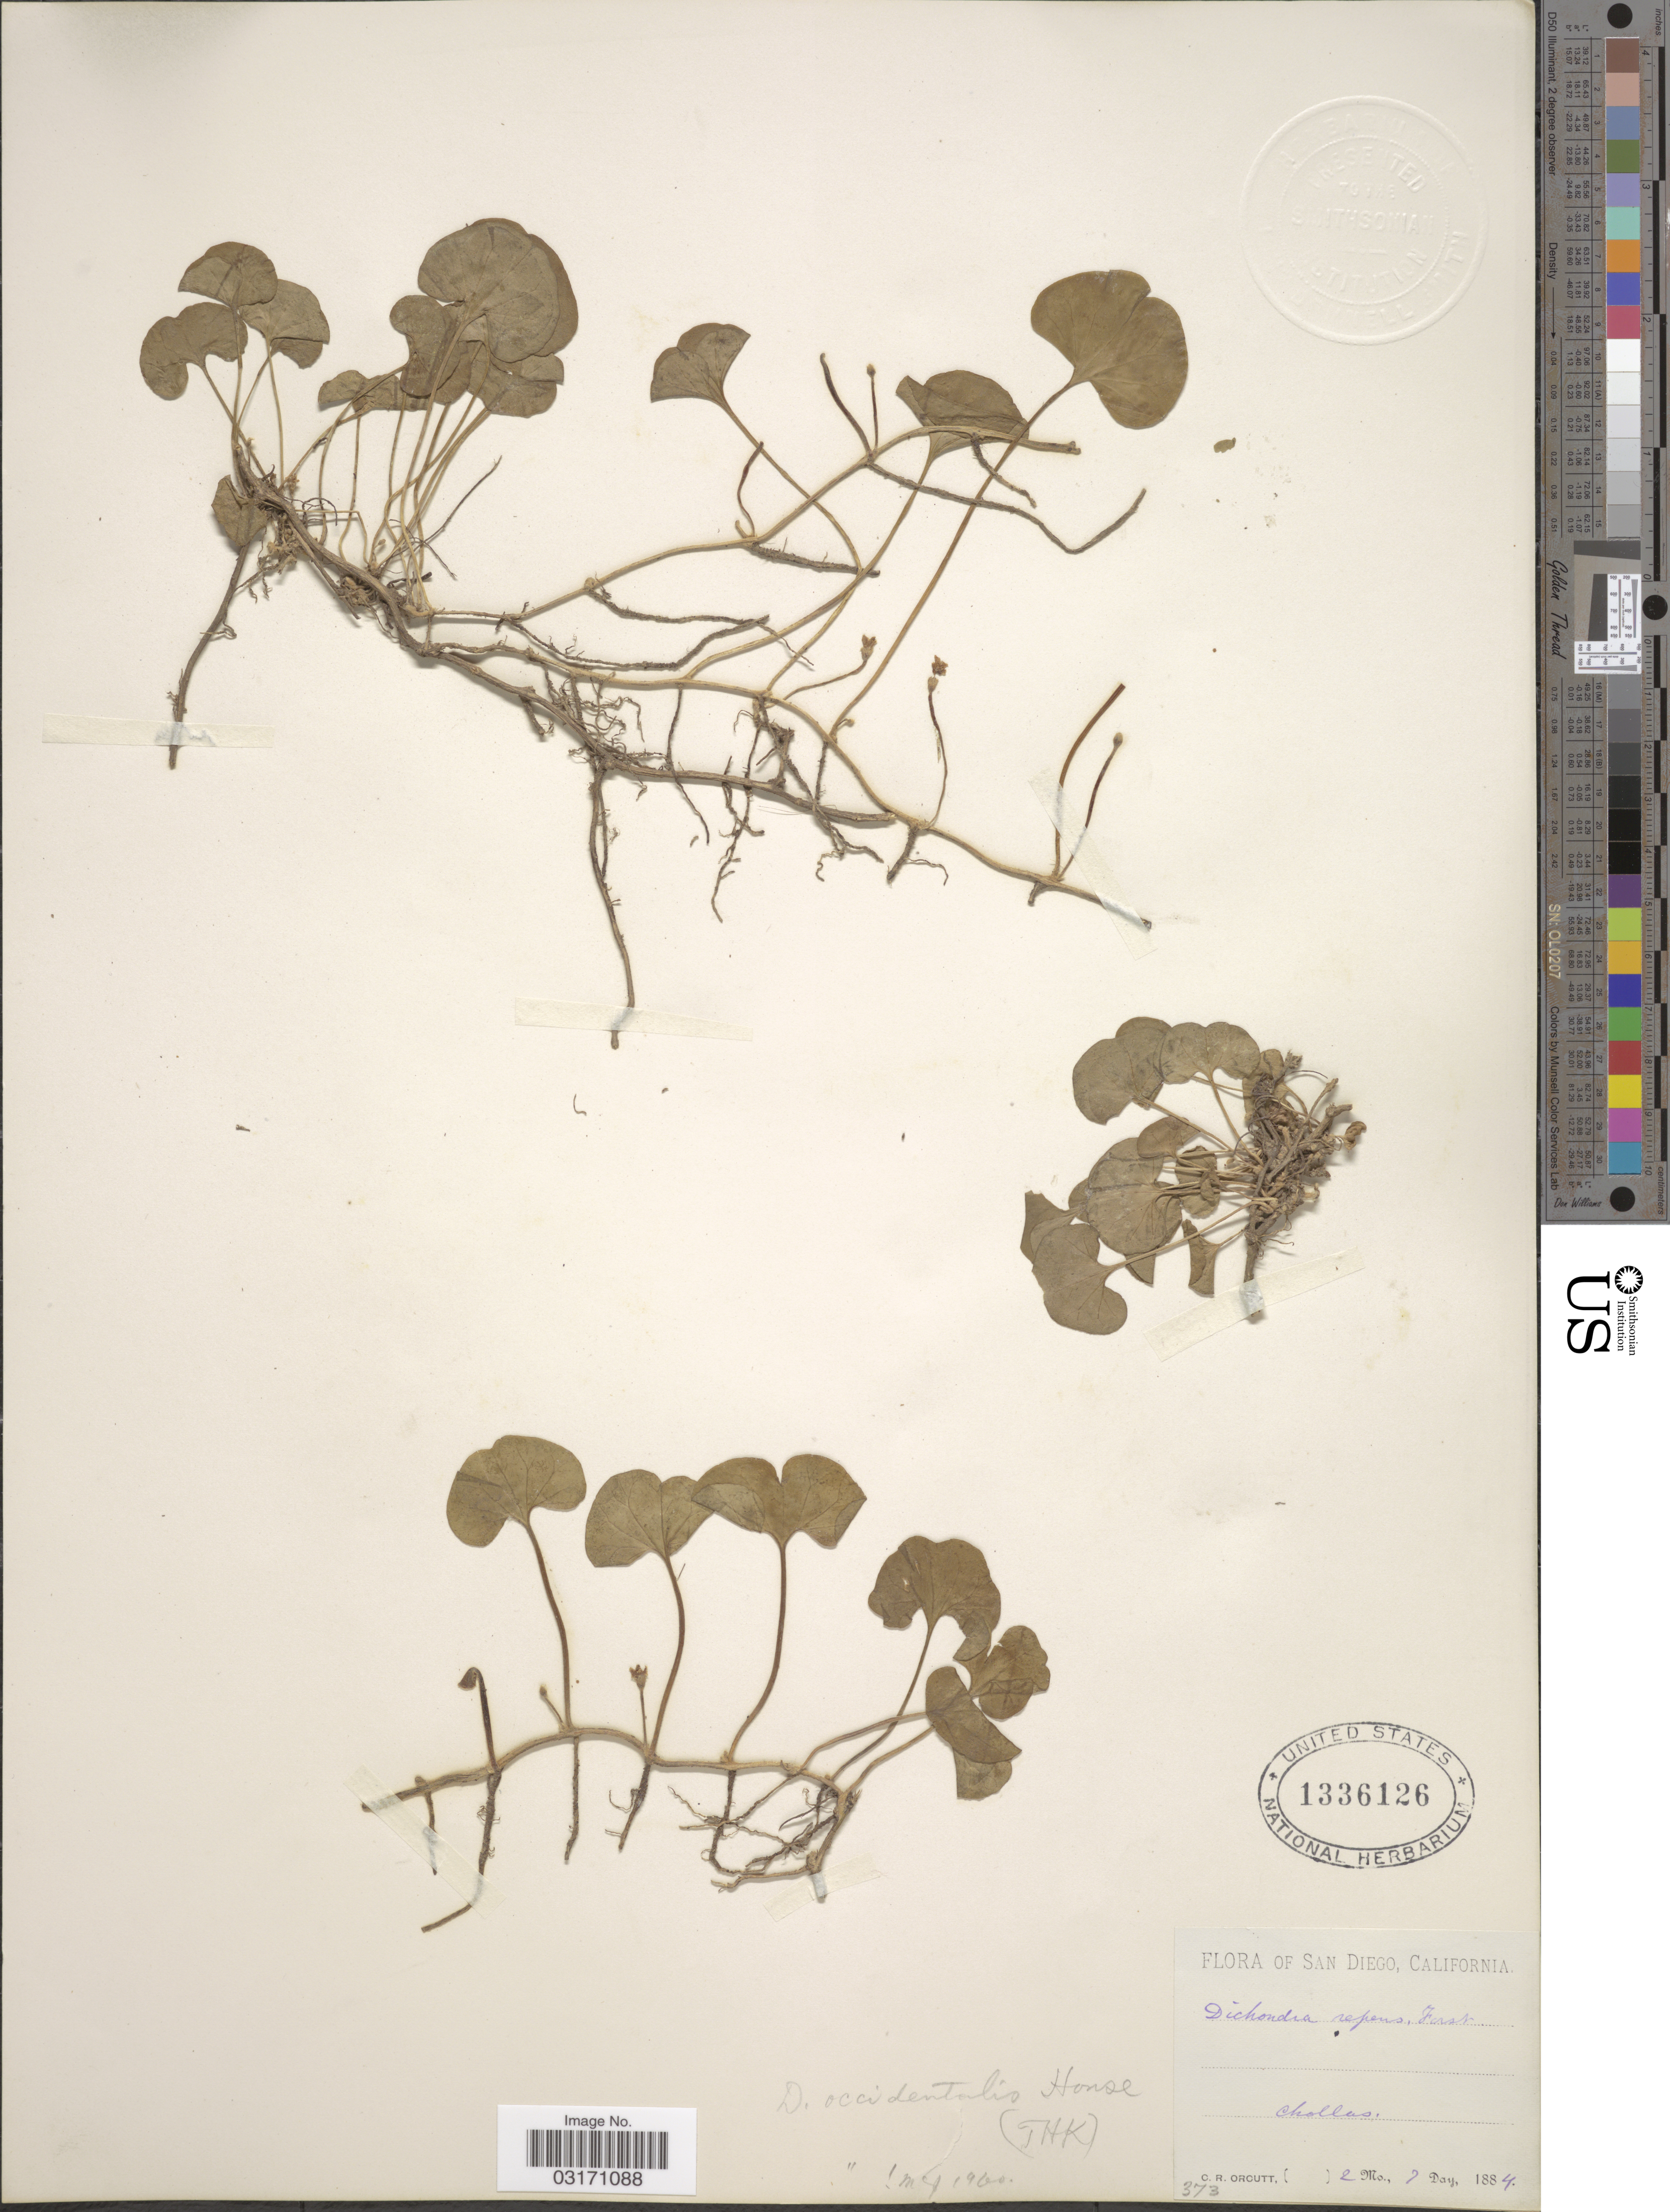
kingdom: Plantae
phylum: Tracheophyta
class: Magnoliopsida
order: Solanales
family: Convolvulaceae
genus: Dichondra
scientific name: Dichondra occidentalis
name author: House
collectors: C. R. Orcutt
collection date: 1884-02-07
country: United States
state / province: California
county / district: San Diego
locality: San Diego. Chollas.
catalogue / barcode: US 1336126